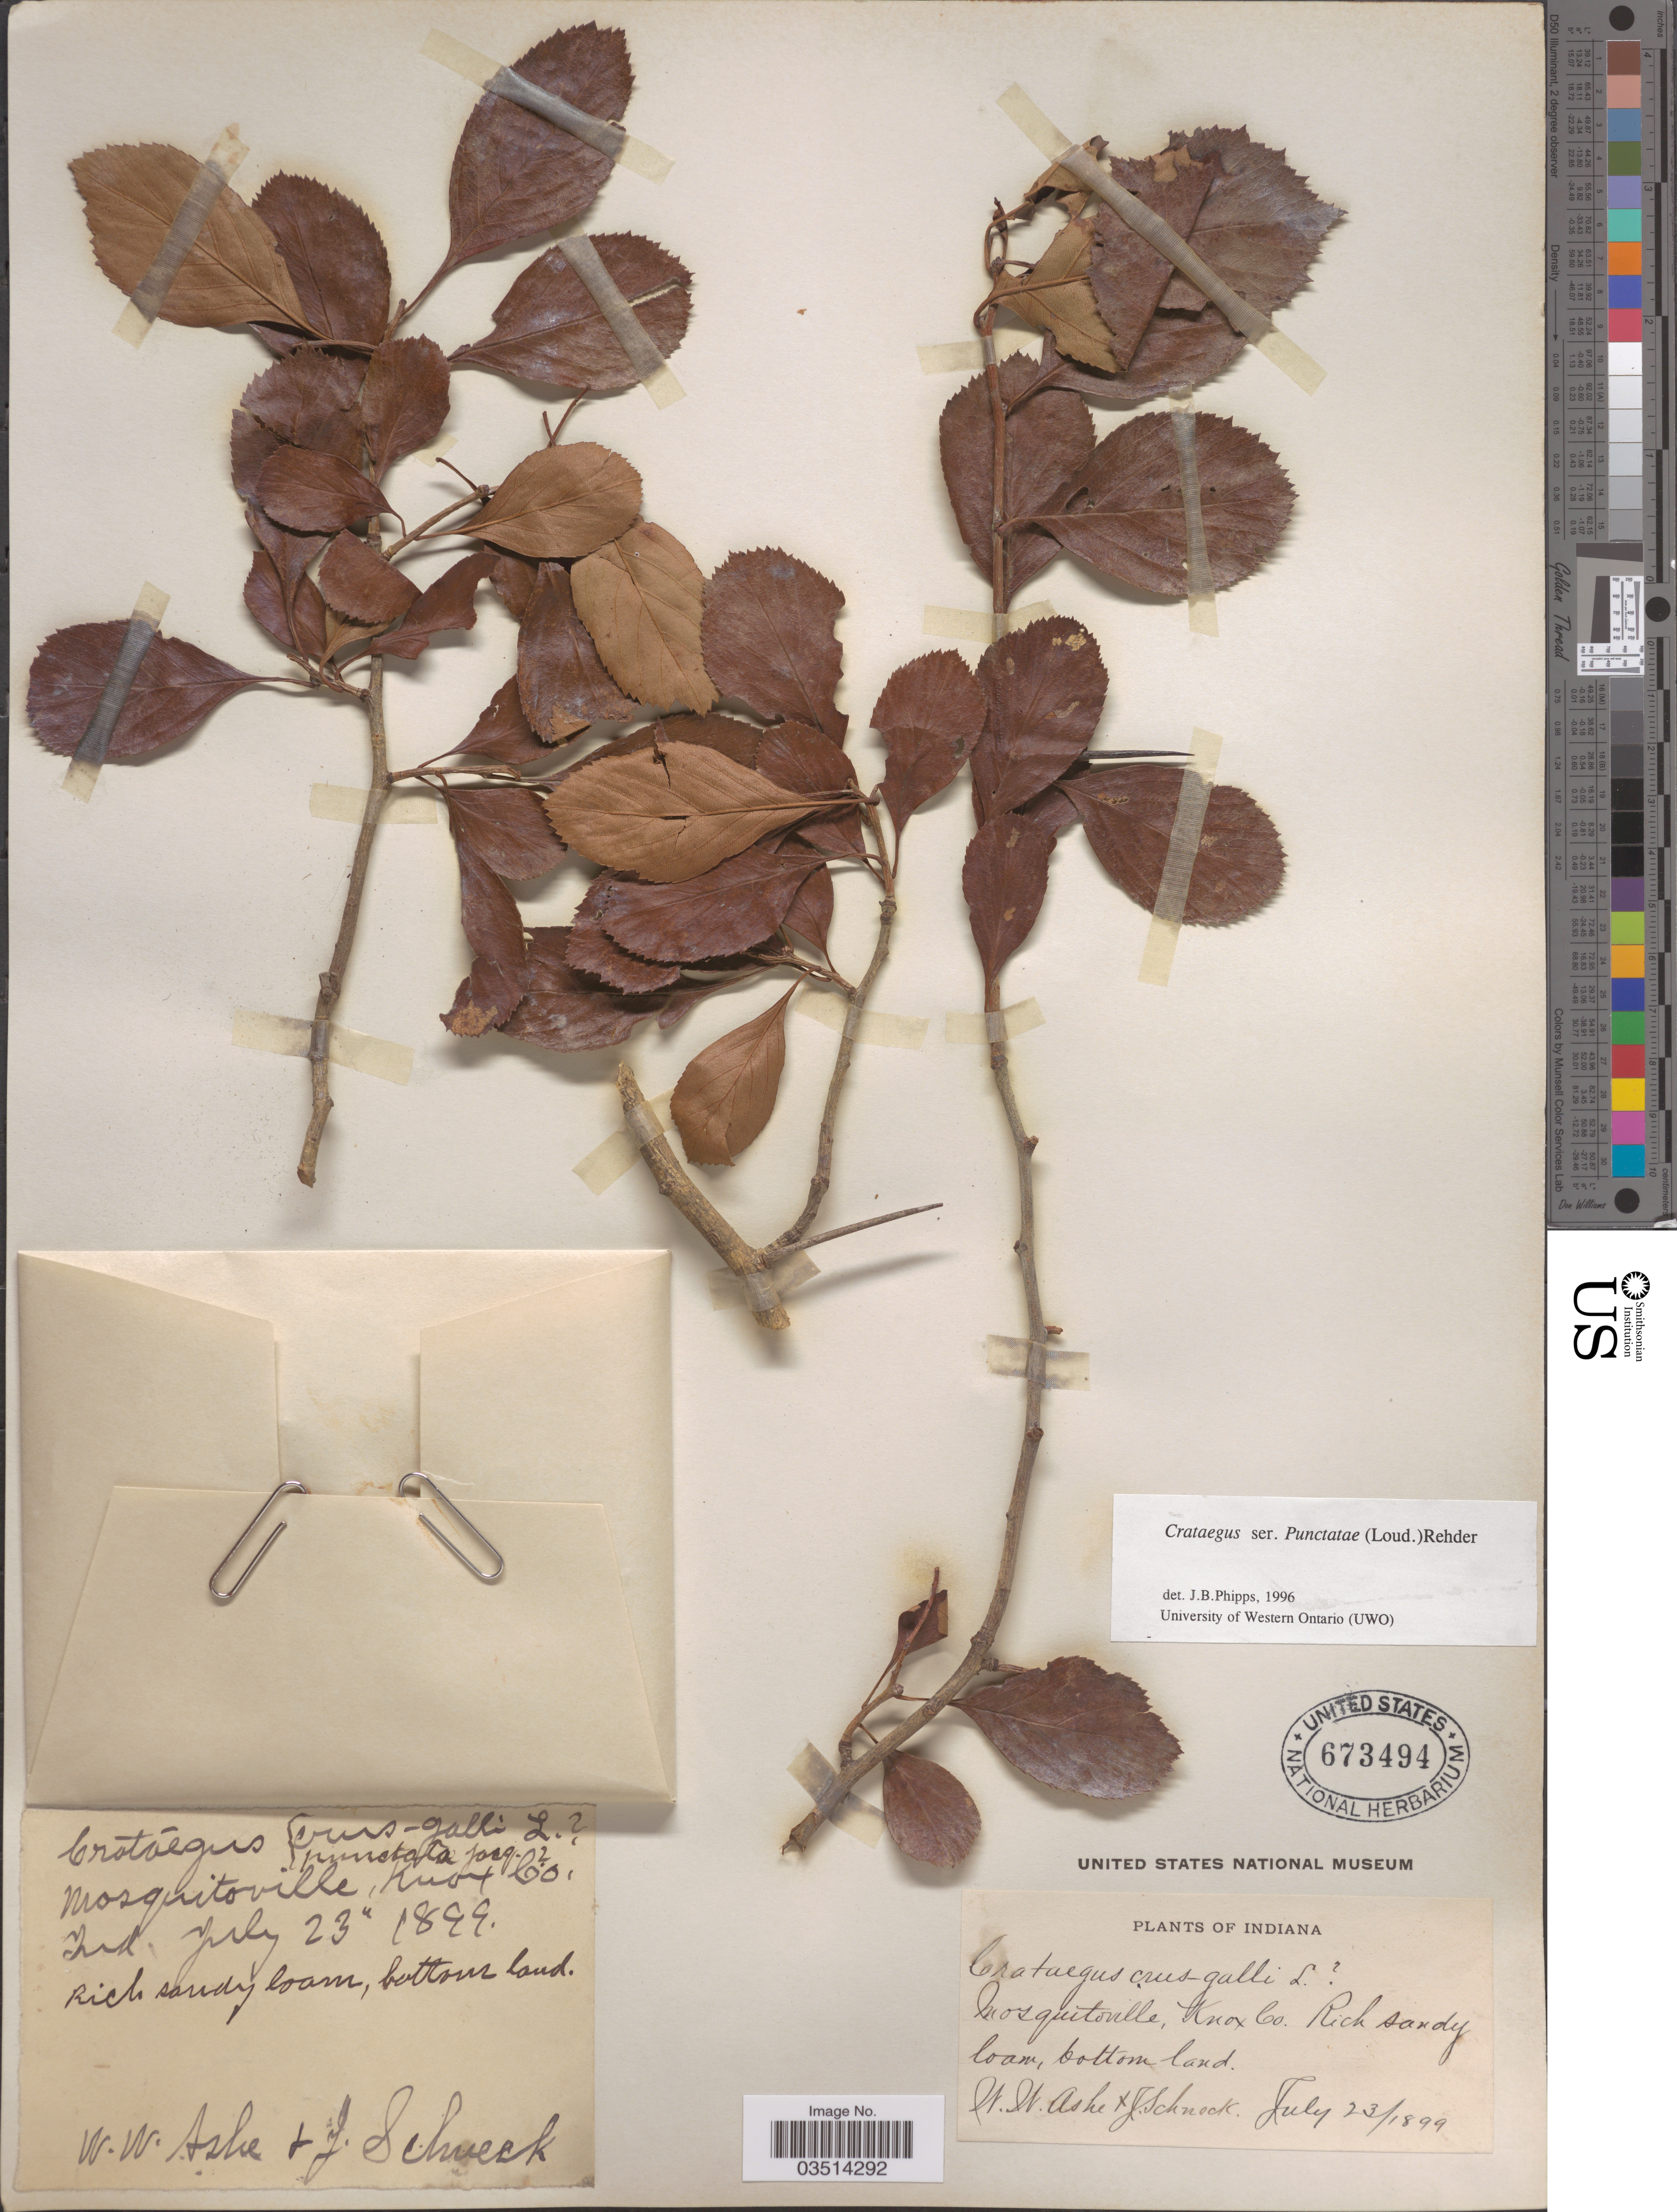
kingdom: Plantae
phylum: Tracheophyta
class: Magnoliopsida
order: Rosales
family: Rosaceae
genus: Crataegus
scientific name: Crataegus crus-galli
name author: L.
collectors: W. W. Ashe & J. Schneck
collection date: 1899-07-23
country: United States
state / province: Indiana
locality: Mosquitoville, Knox Co. Rich sandy loam, bottom land.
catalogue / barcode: US 673494